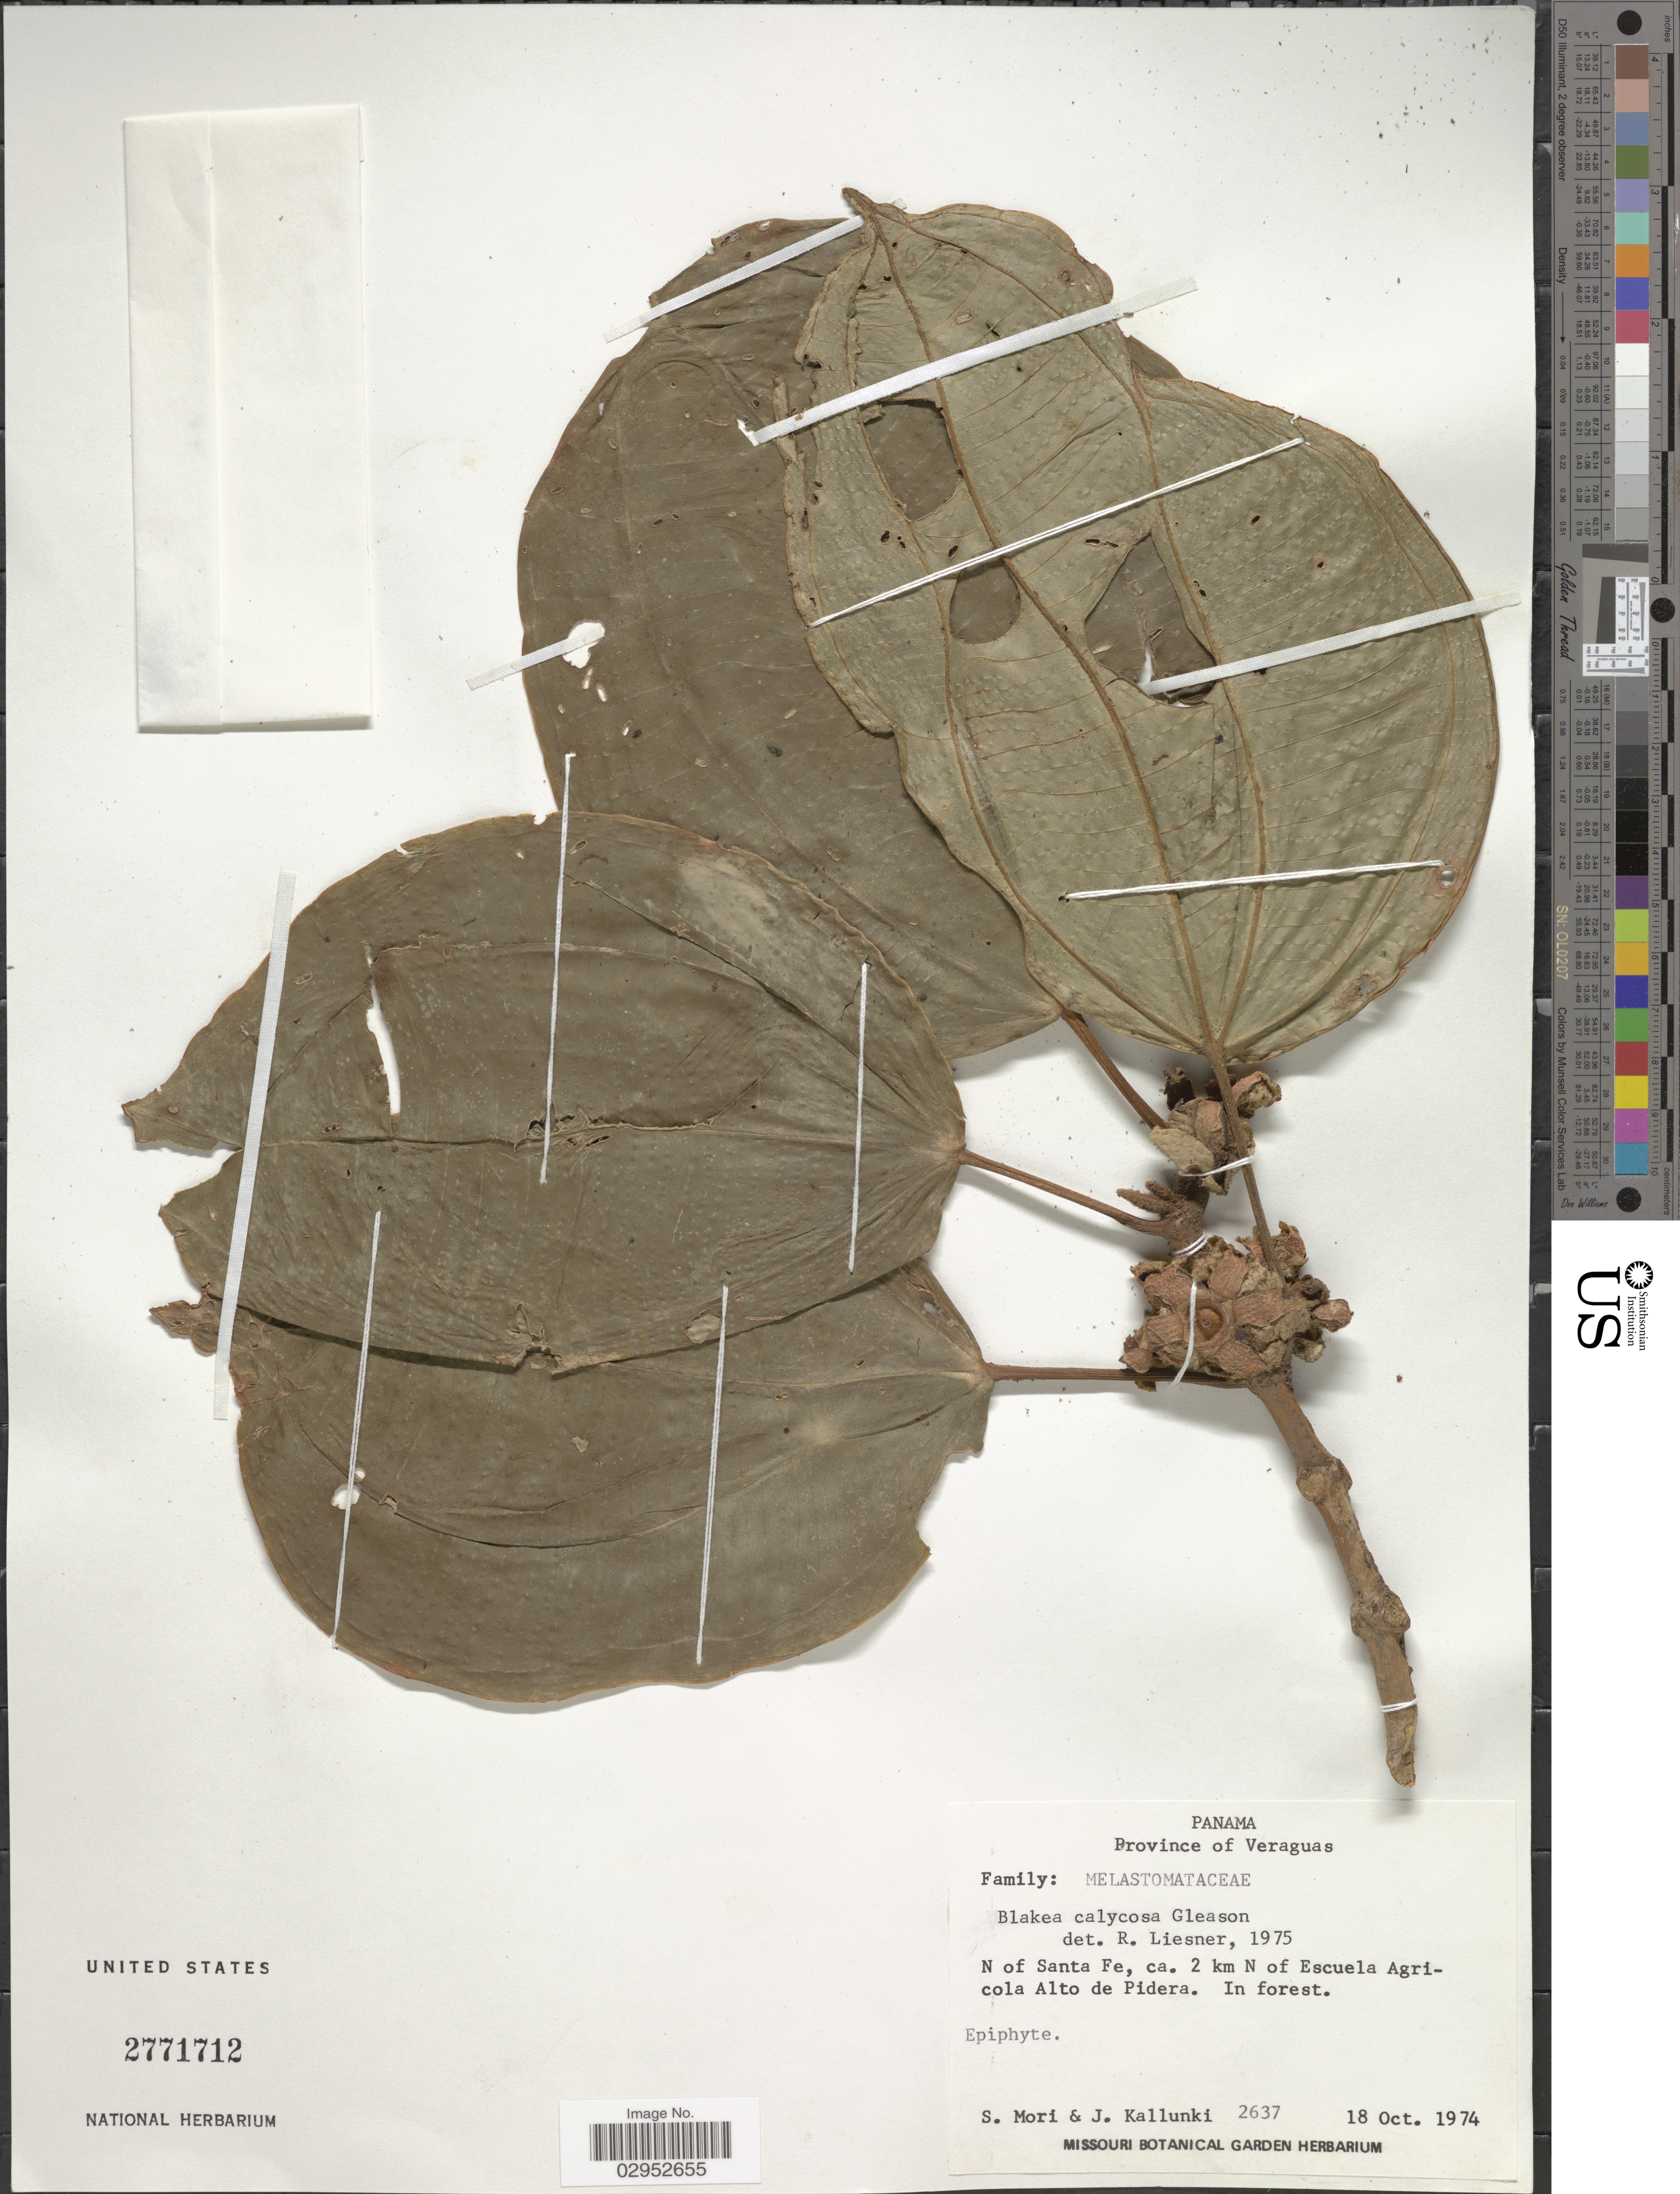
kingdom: Plantae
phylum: Tracheophyta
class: Magnoliopsida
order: Myrtales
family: Melastomataceae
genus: Blakea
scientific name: Blakea calycosa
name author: Gleason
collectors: S. Mori & J. Kallunki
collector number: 2637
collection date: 1974-10-18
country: Panama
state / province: Veraguas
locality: Province of Veraguas. N of Santa Fe, ca. 2 km N of Escuela Agricola Alto de Pidera.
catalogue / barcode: US 2771712